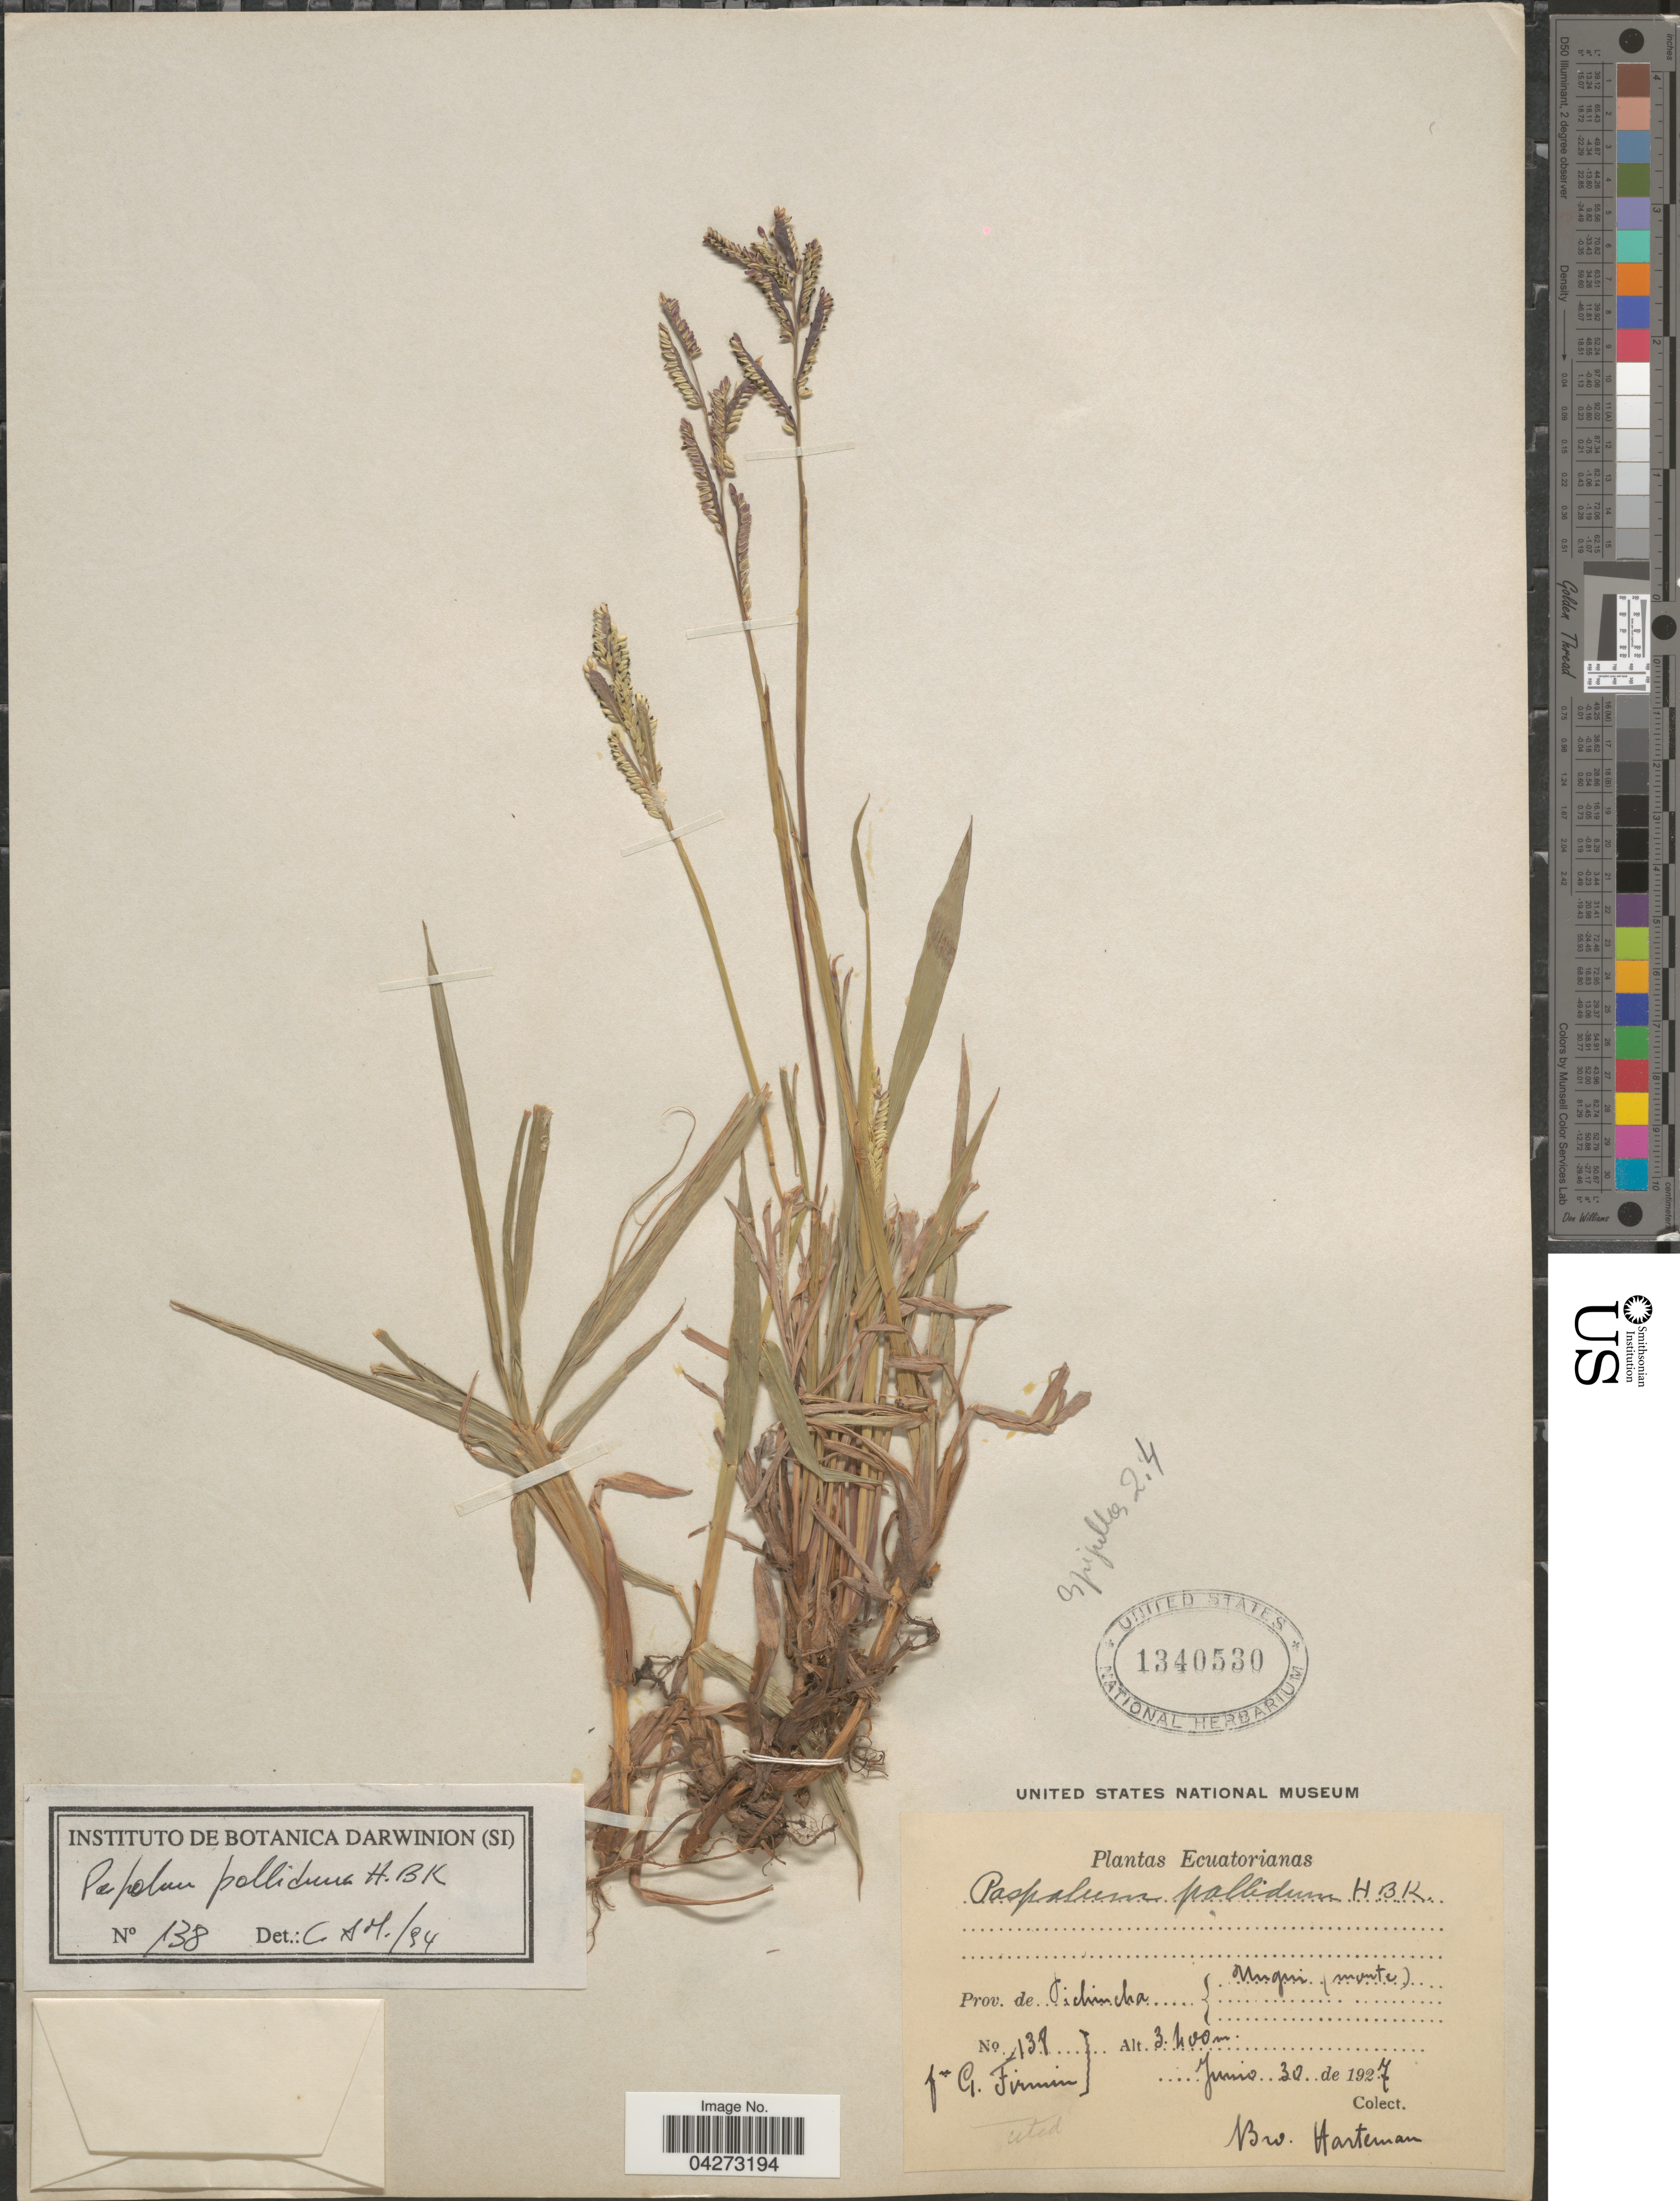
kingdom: Plantae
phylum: Tracheophyta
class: Liliopsida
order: Poales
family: Poaceae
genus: Paspalum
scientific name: Paspalum pallidum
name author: Kunth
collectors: Bro. Harteman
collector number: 138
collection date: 1927-06-30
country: Ecuador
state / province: Pichincha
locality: Ungui (monte).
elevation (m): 3400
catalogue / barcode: US 1340530